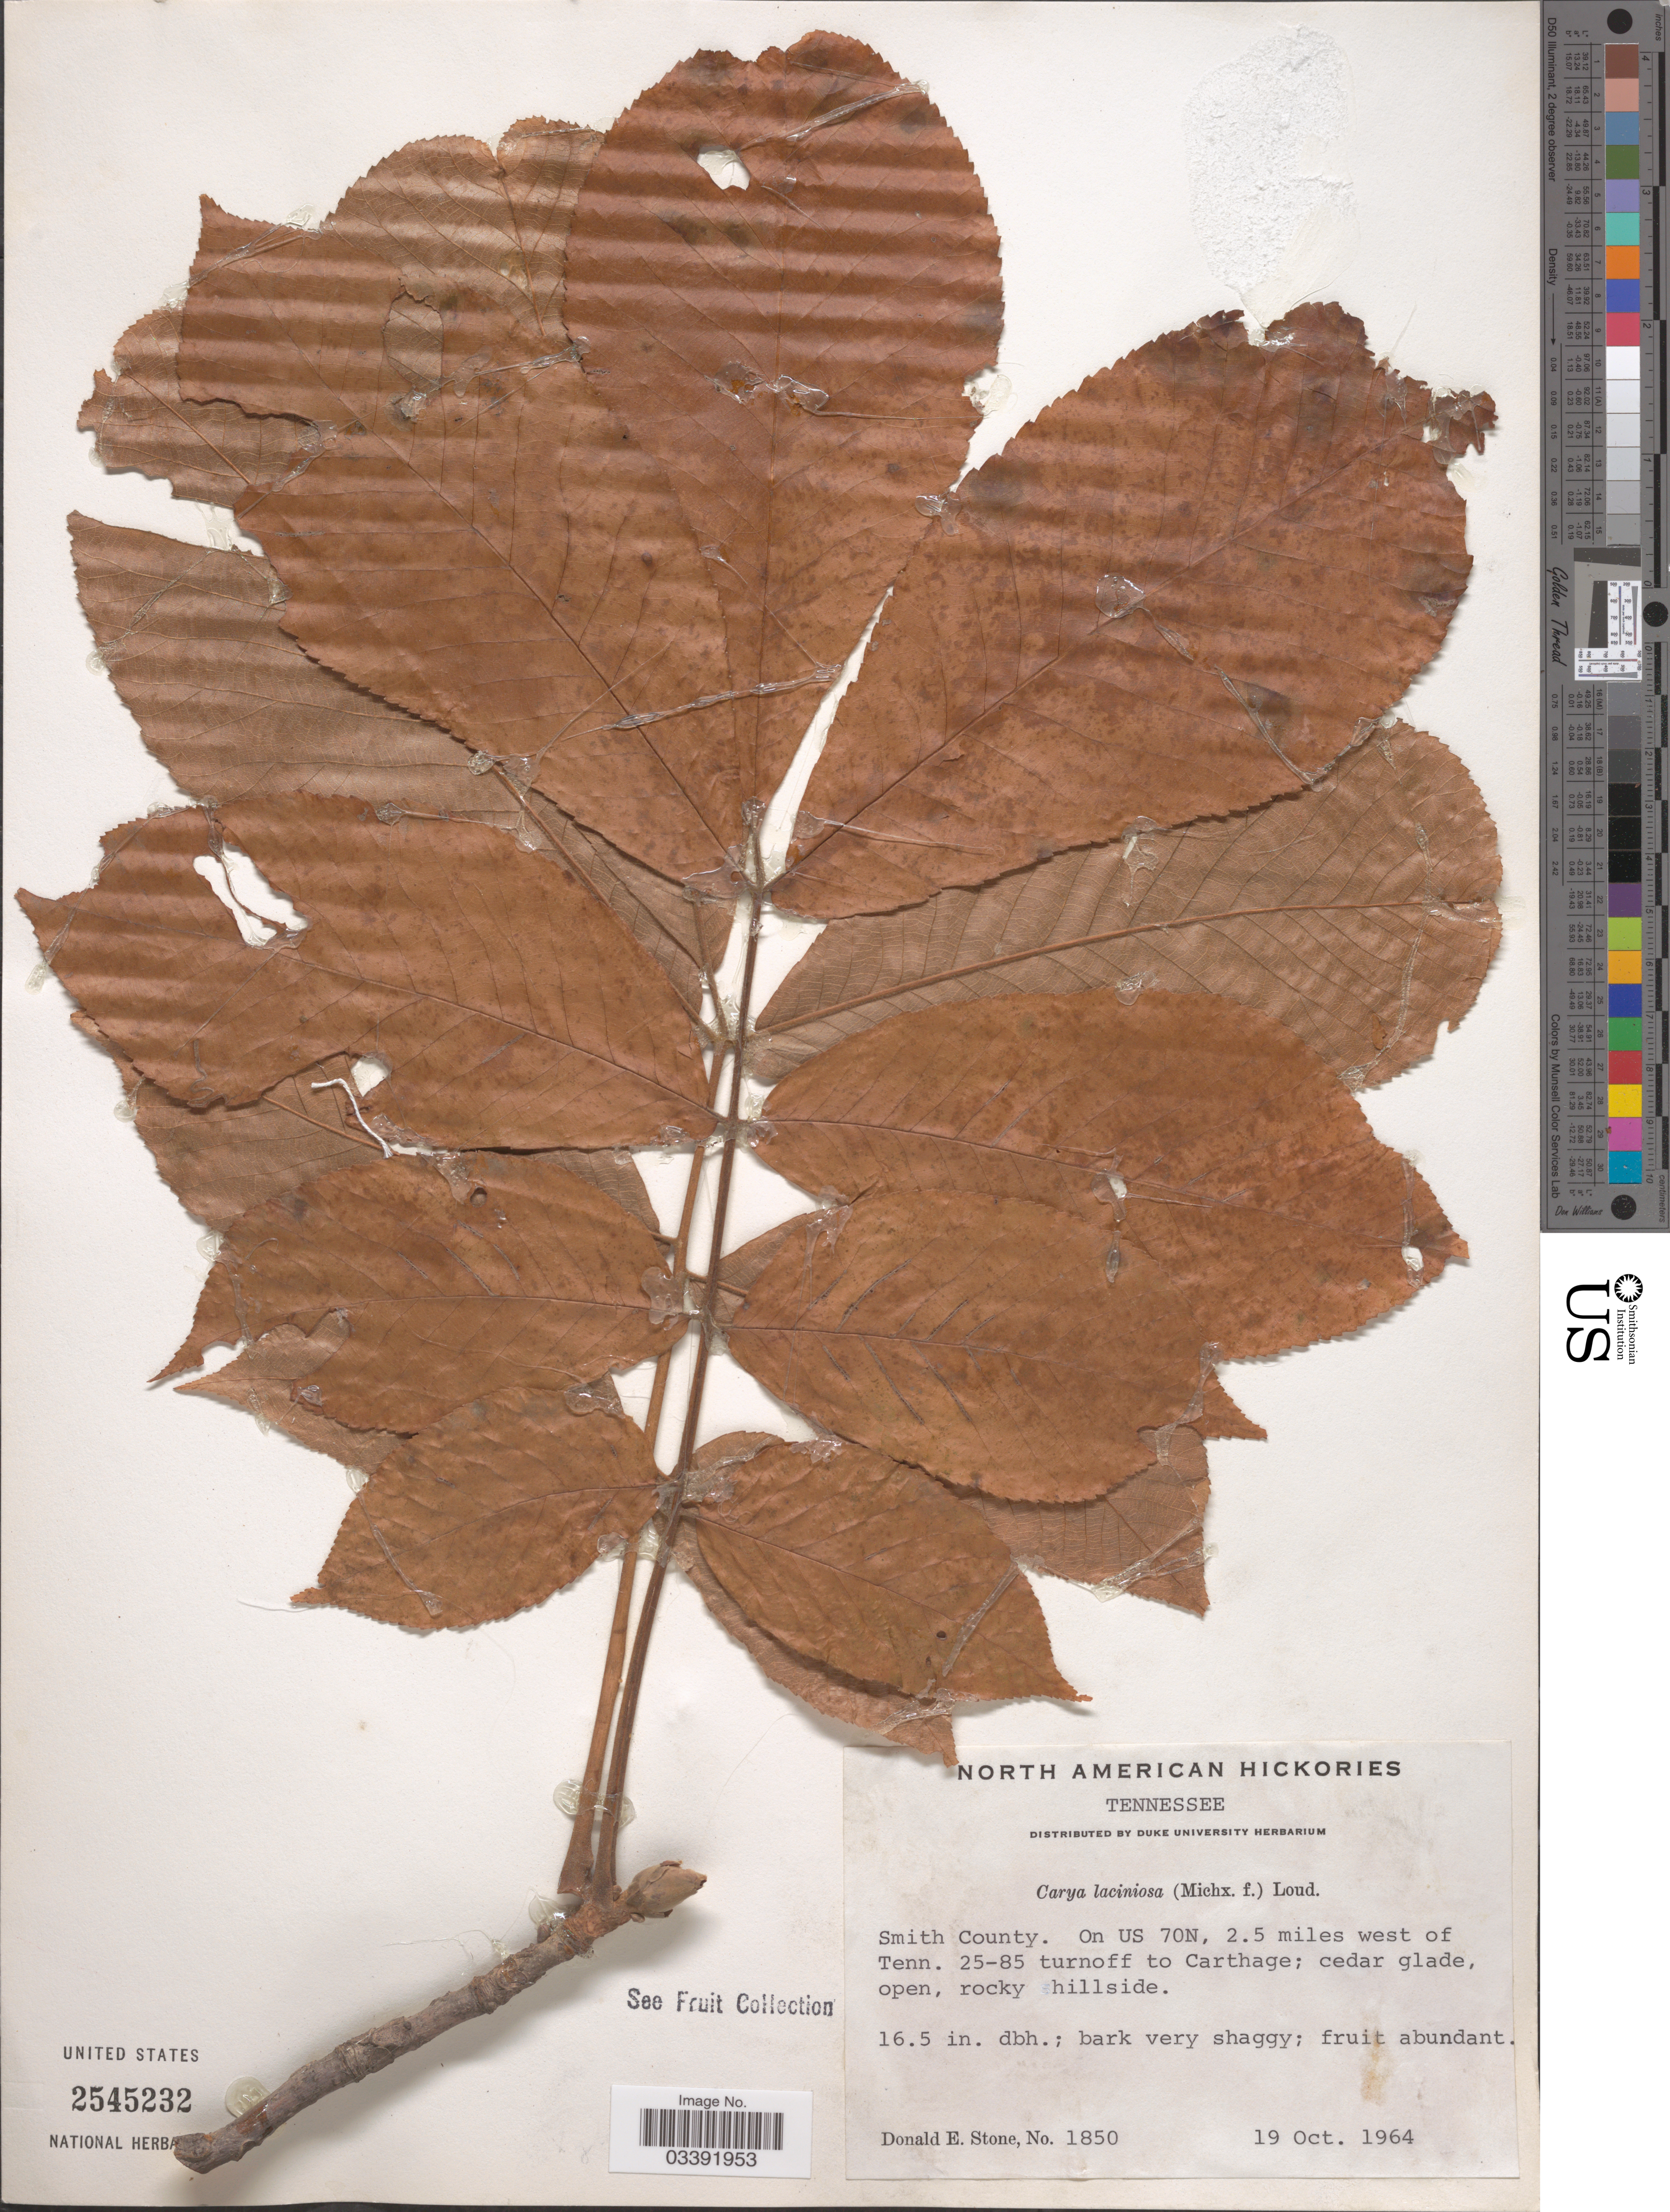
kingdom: Plantae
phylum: Tracheophyta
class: Magnoliopsida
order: Fagales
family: Juglandaceae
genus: Carya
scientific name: Carya laciniosa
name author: (F. Michx.) G. Don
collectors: D. Stone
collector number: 1850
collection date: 1964-10-19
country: United States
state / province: Tennessee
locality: Smith County. On US 70N, 2.5 miles west of Tenn. 25-85 turnoff to Carthage.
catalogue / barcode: US 2545232